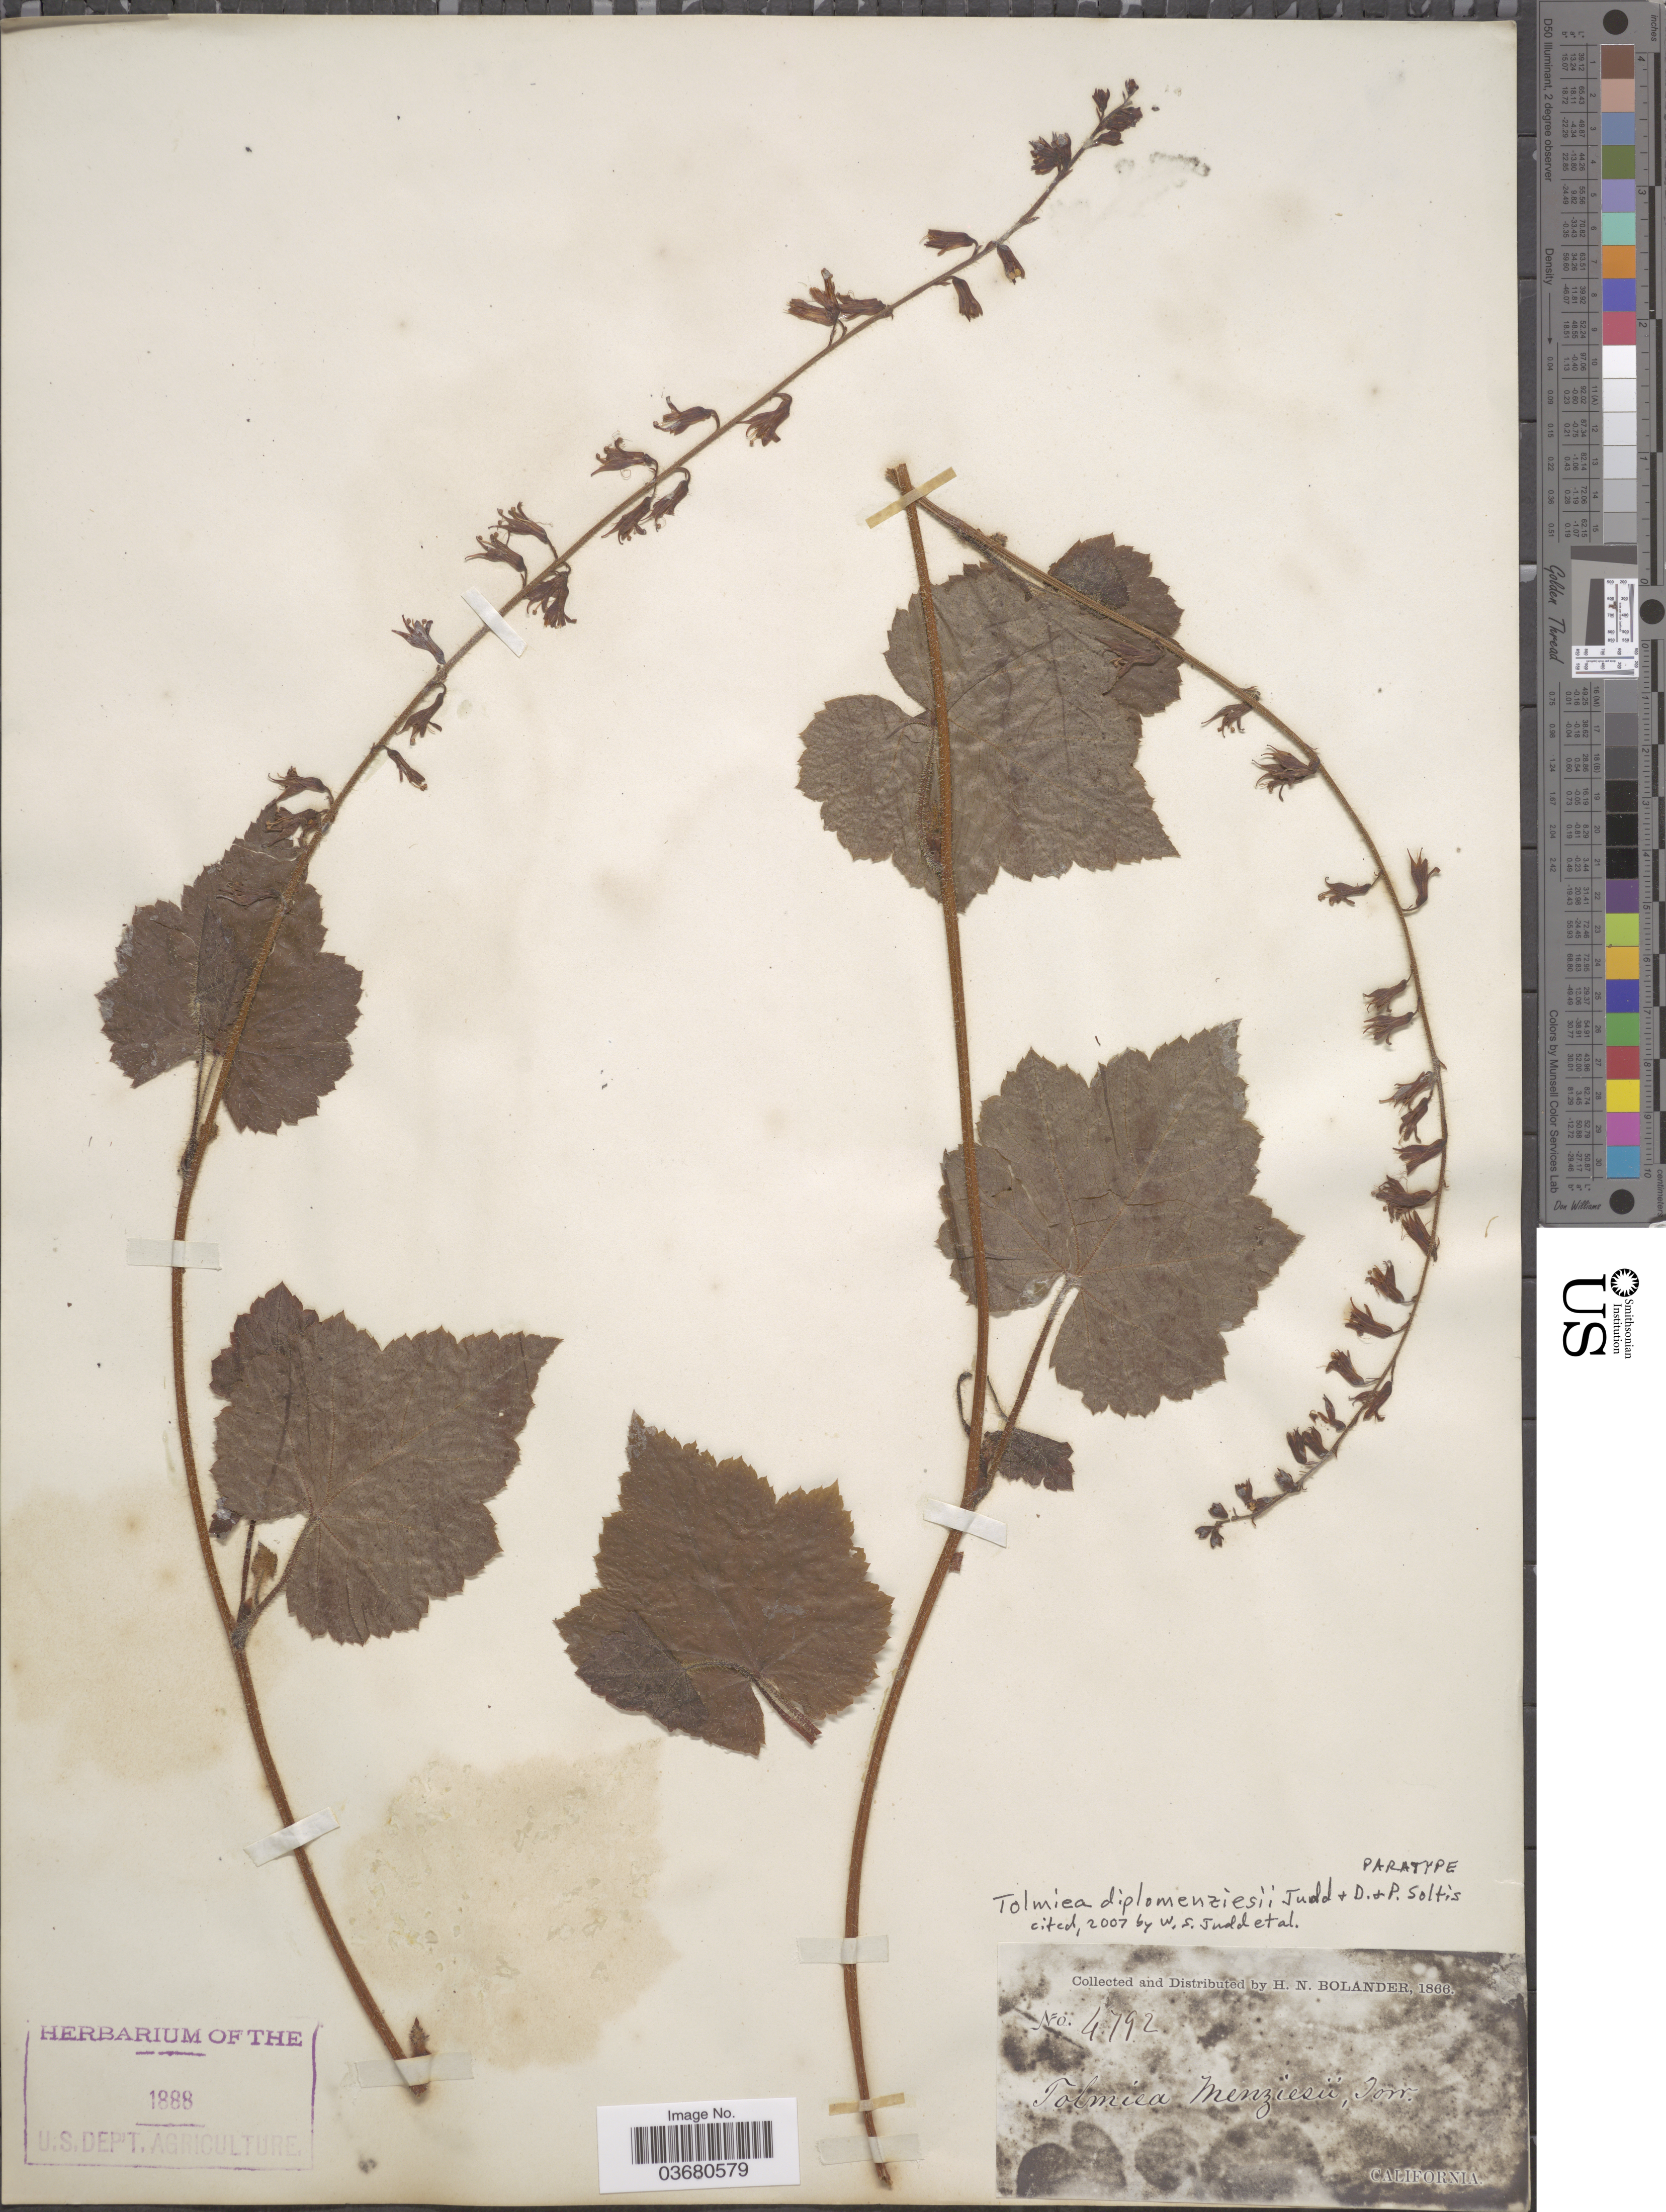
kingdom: Plantae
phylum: Tracheophyta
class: Magnoliopsida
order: Saxifragales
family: Saxifragaceae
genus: Tolmiea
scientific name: Tolmiea diplomenziesii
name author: Judd et al.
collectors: H. Bolander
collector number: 4792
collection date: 1866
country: United States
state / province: California